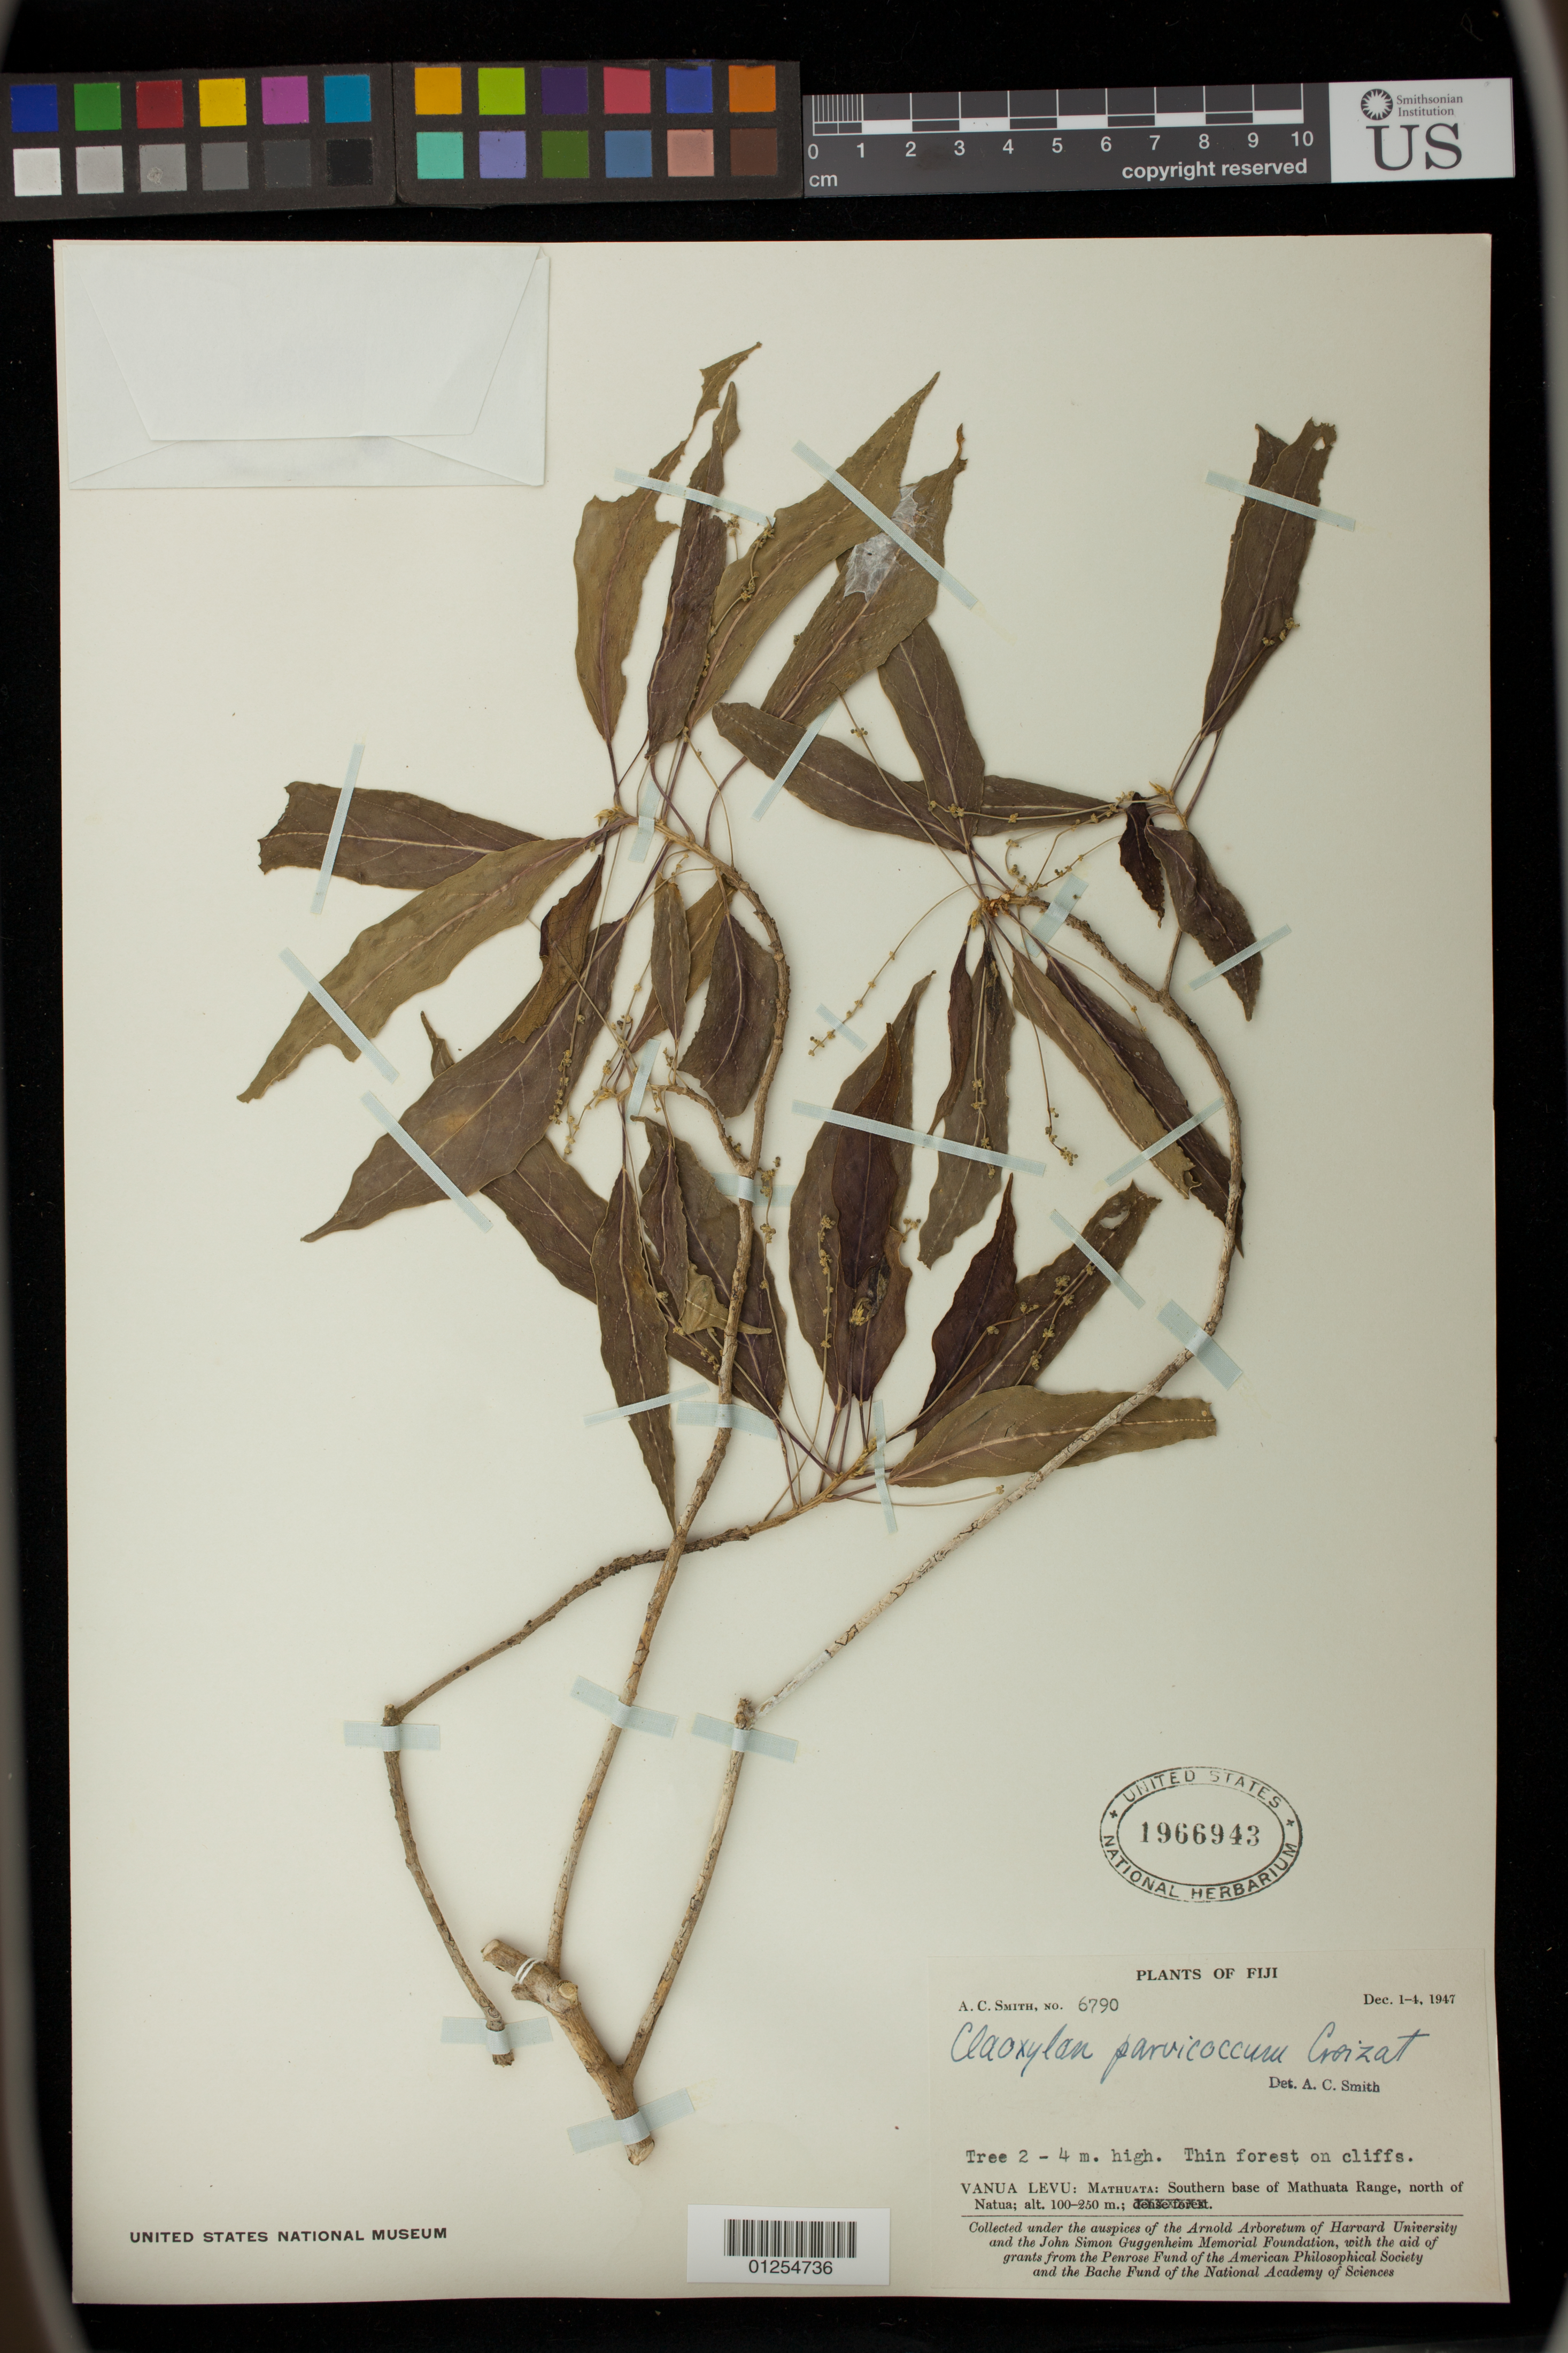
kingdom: Plantae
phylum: Tracheophyta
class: Magnoliopsida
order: Malpighiales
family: Euphorbiaceae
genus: Claoxylon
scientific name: Claoxylon parvicoccum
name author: Croizat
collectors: A. C. Smith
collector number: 6790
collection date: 1947-12-01/1947-12-04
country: Fiji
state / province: Northern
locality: Vanua Levu: Mathuata: Southern base of Mathuata Range, north of Natua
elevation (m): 100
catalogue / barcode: US 1966943